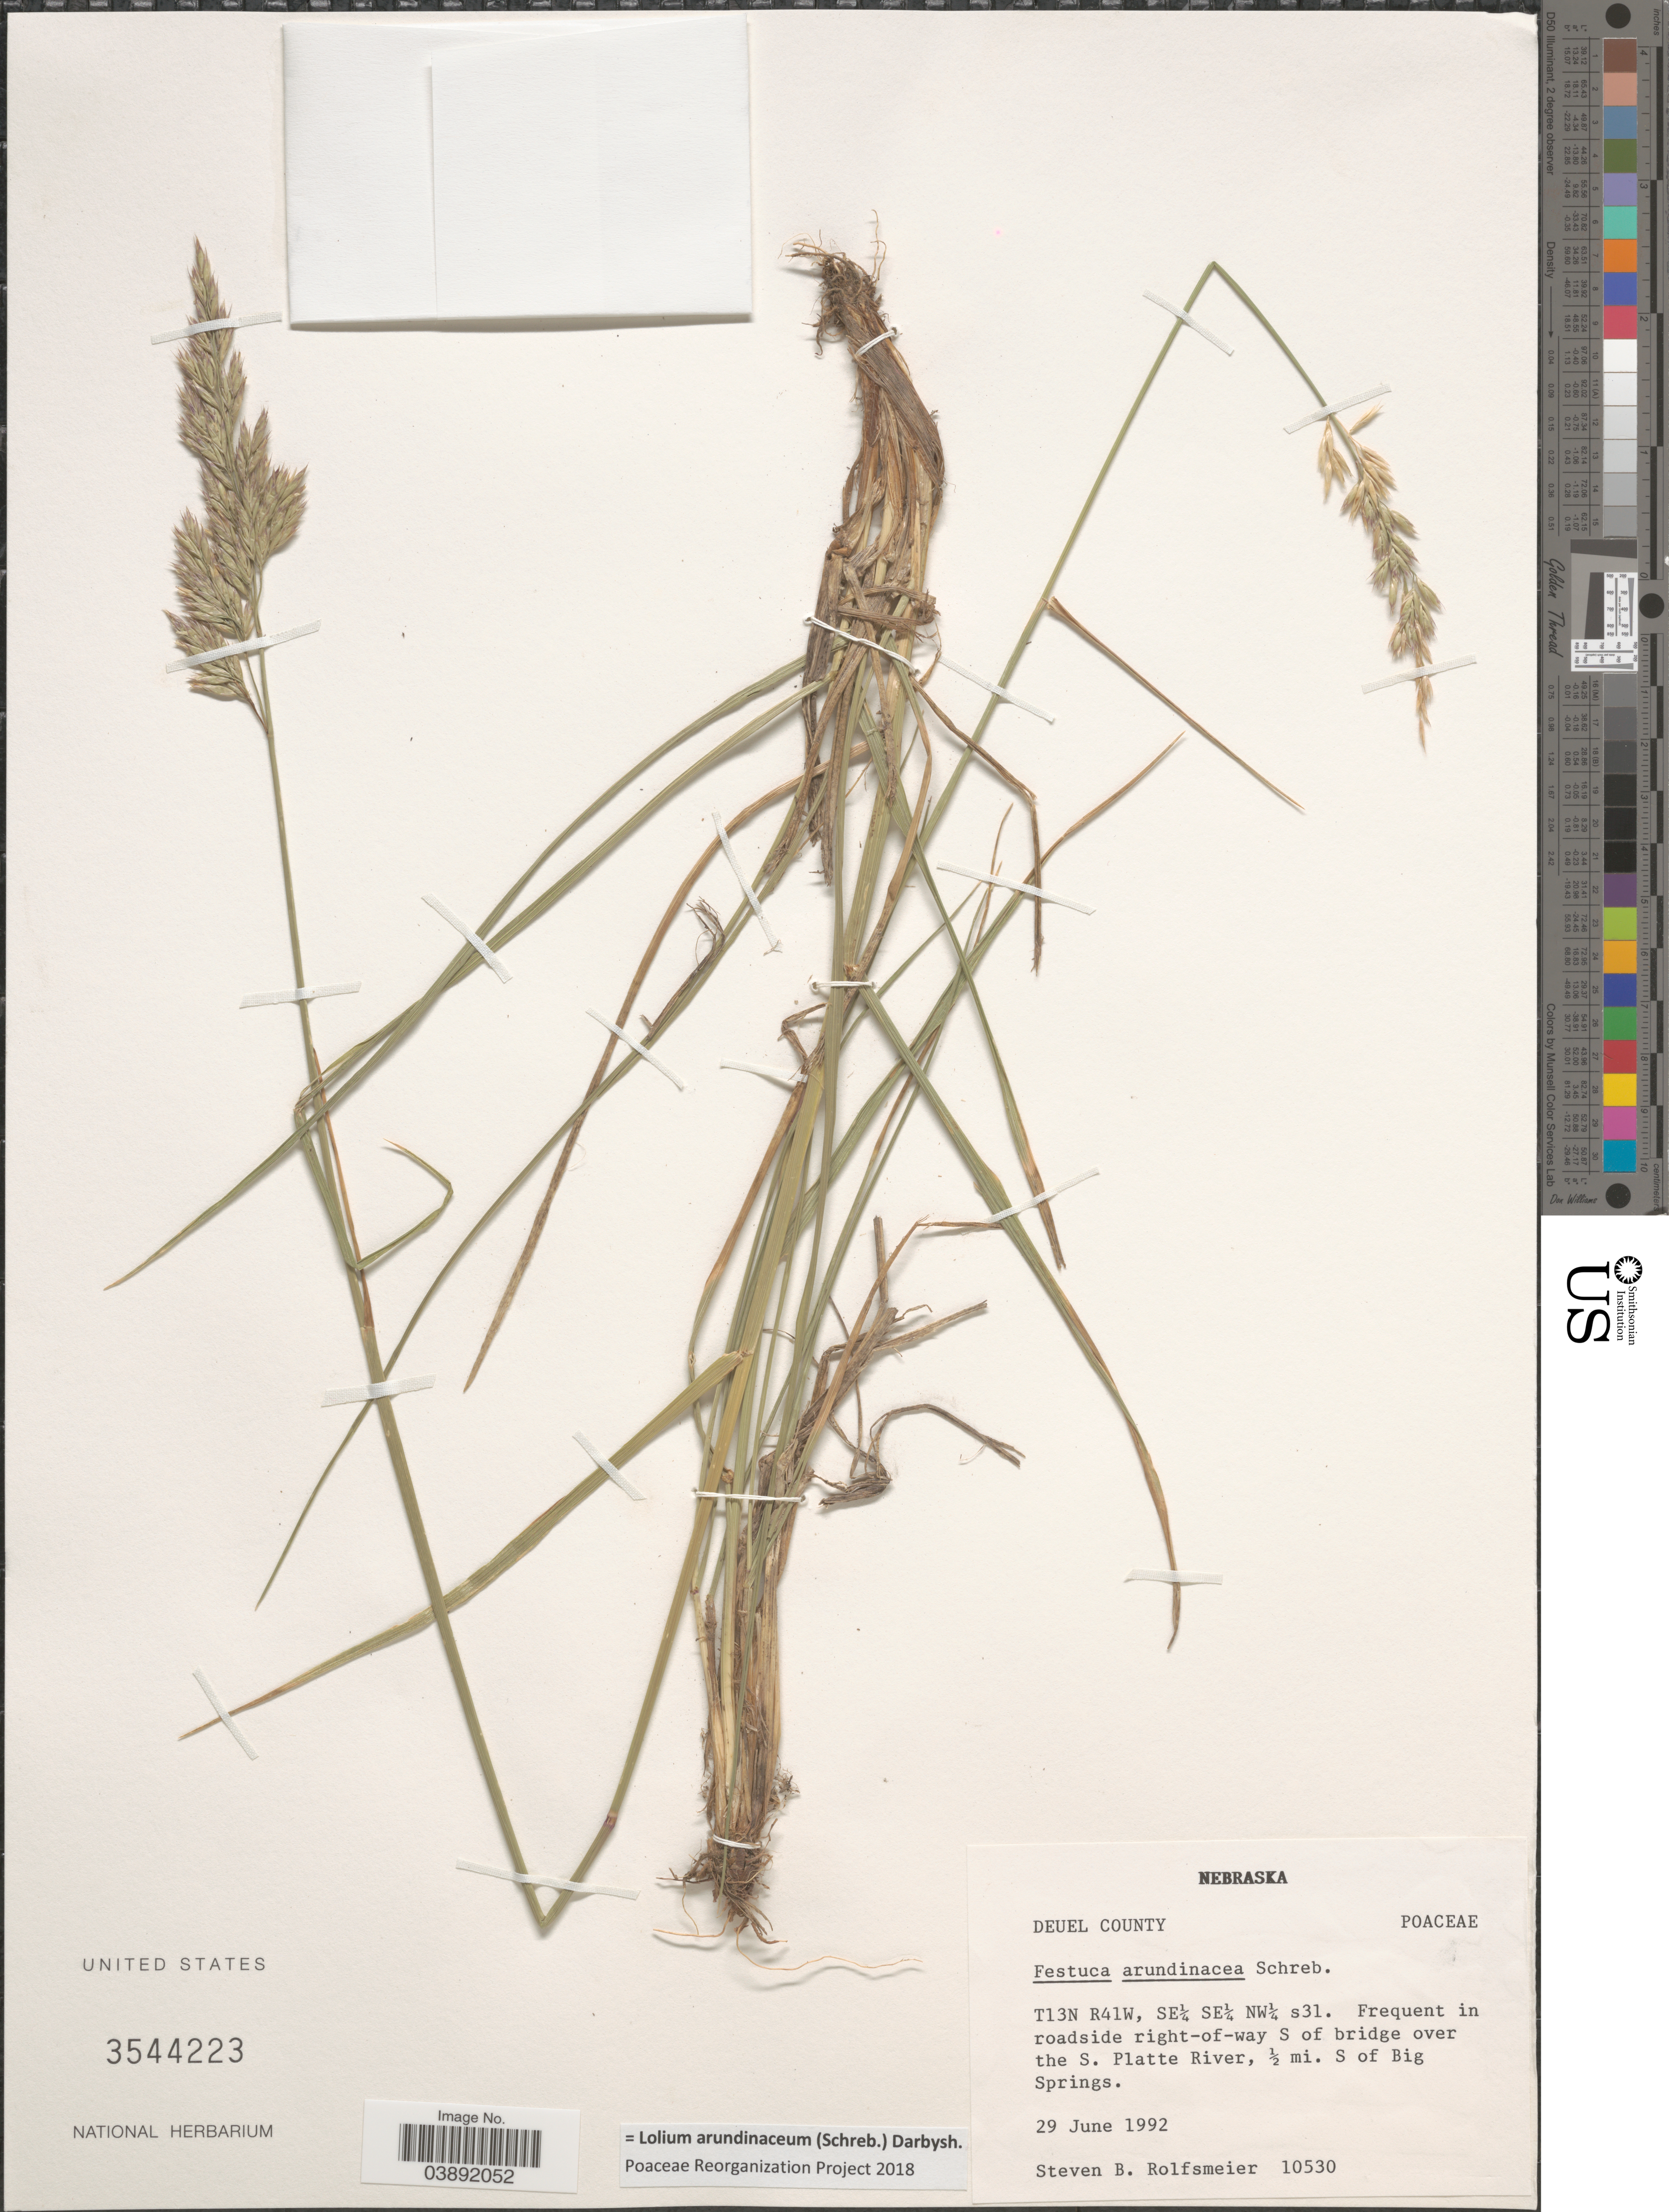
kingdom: Plantae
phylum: Tracheophyta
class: Liliopsida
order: Poales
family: Poaceae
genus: Lolium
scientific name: Lolium arundinaceum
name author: (Schreb.) Darbysh.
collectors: S. Rolfsmeier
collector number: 10530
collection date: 1992-06-29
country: United States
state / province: Nebraska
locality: Deuel County. T13N R41W, SE¼ SE ¼ NW ¼ s31. In roadside right-of-way S of bridge over the S. Platte River, ½ mi. S of Big Springs.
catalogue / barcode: US 3544223